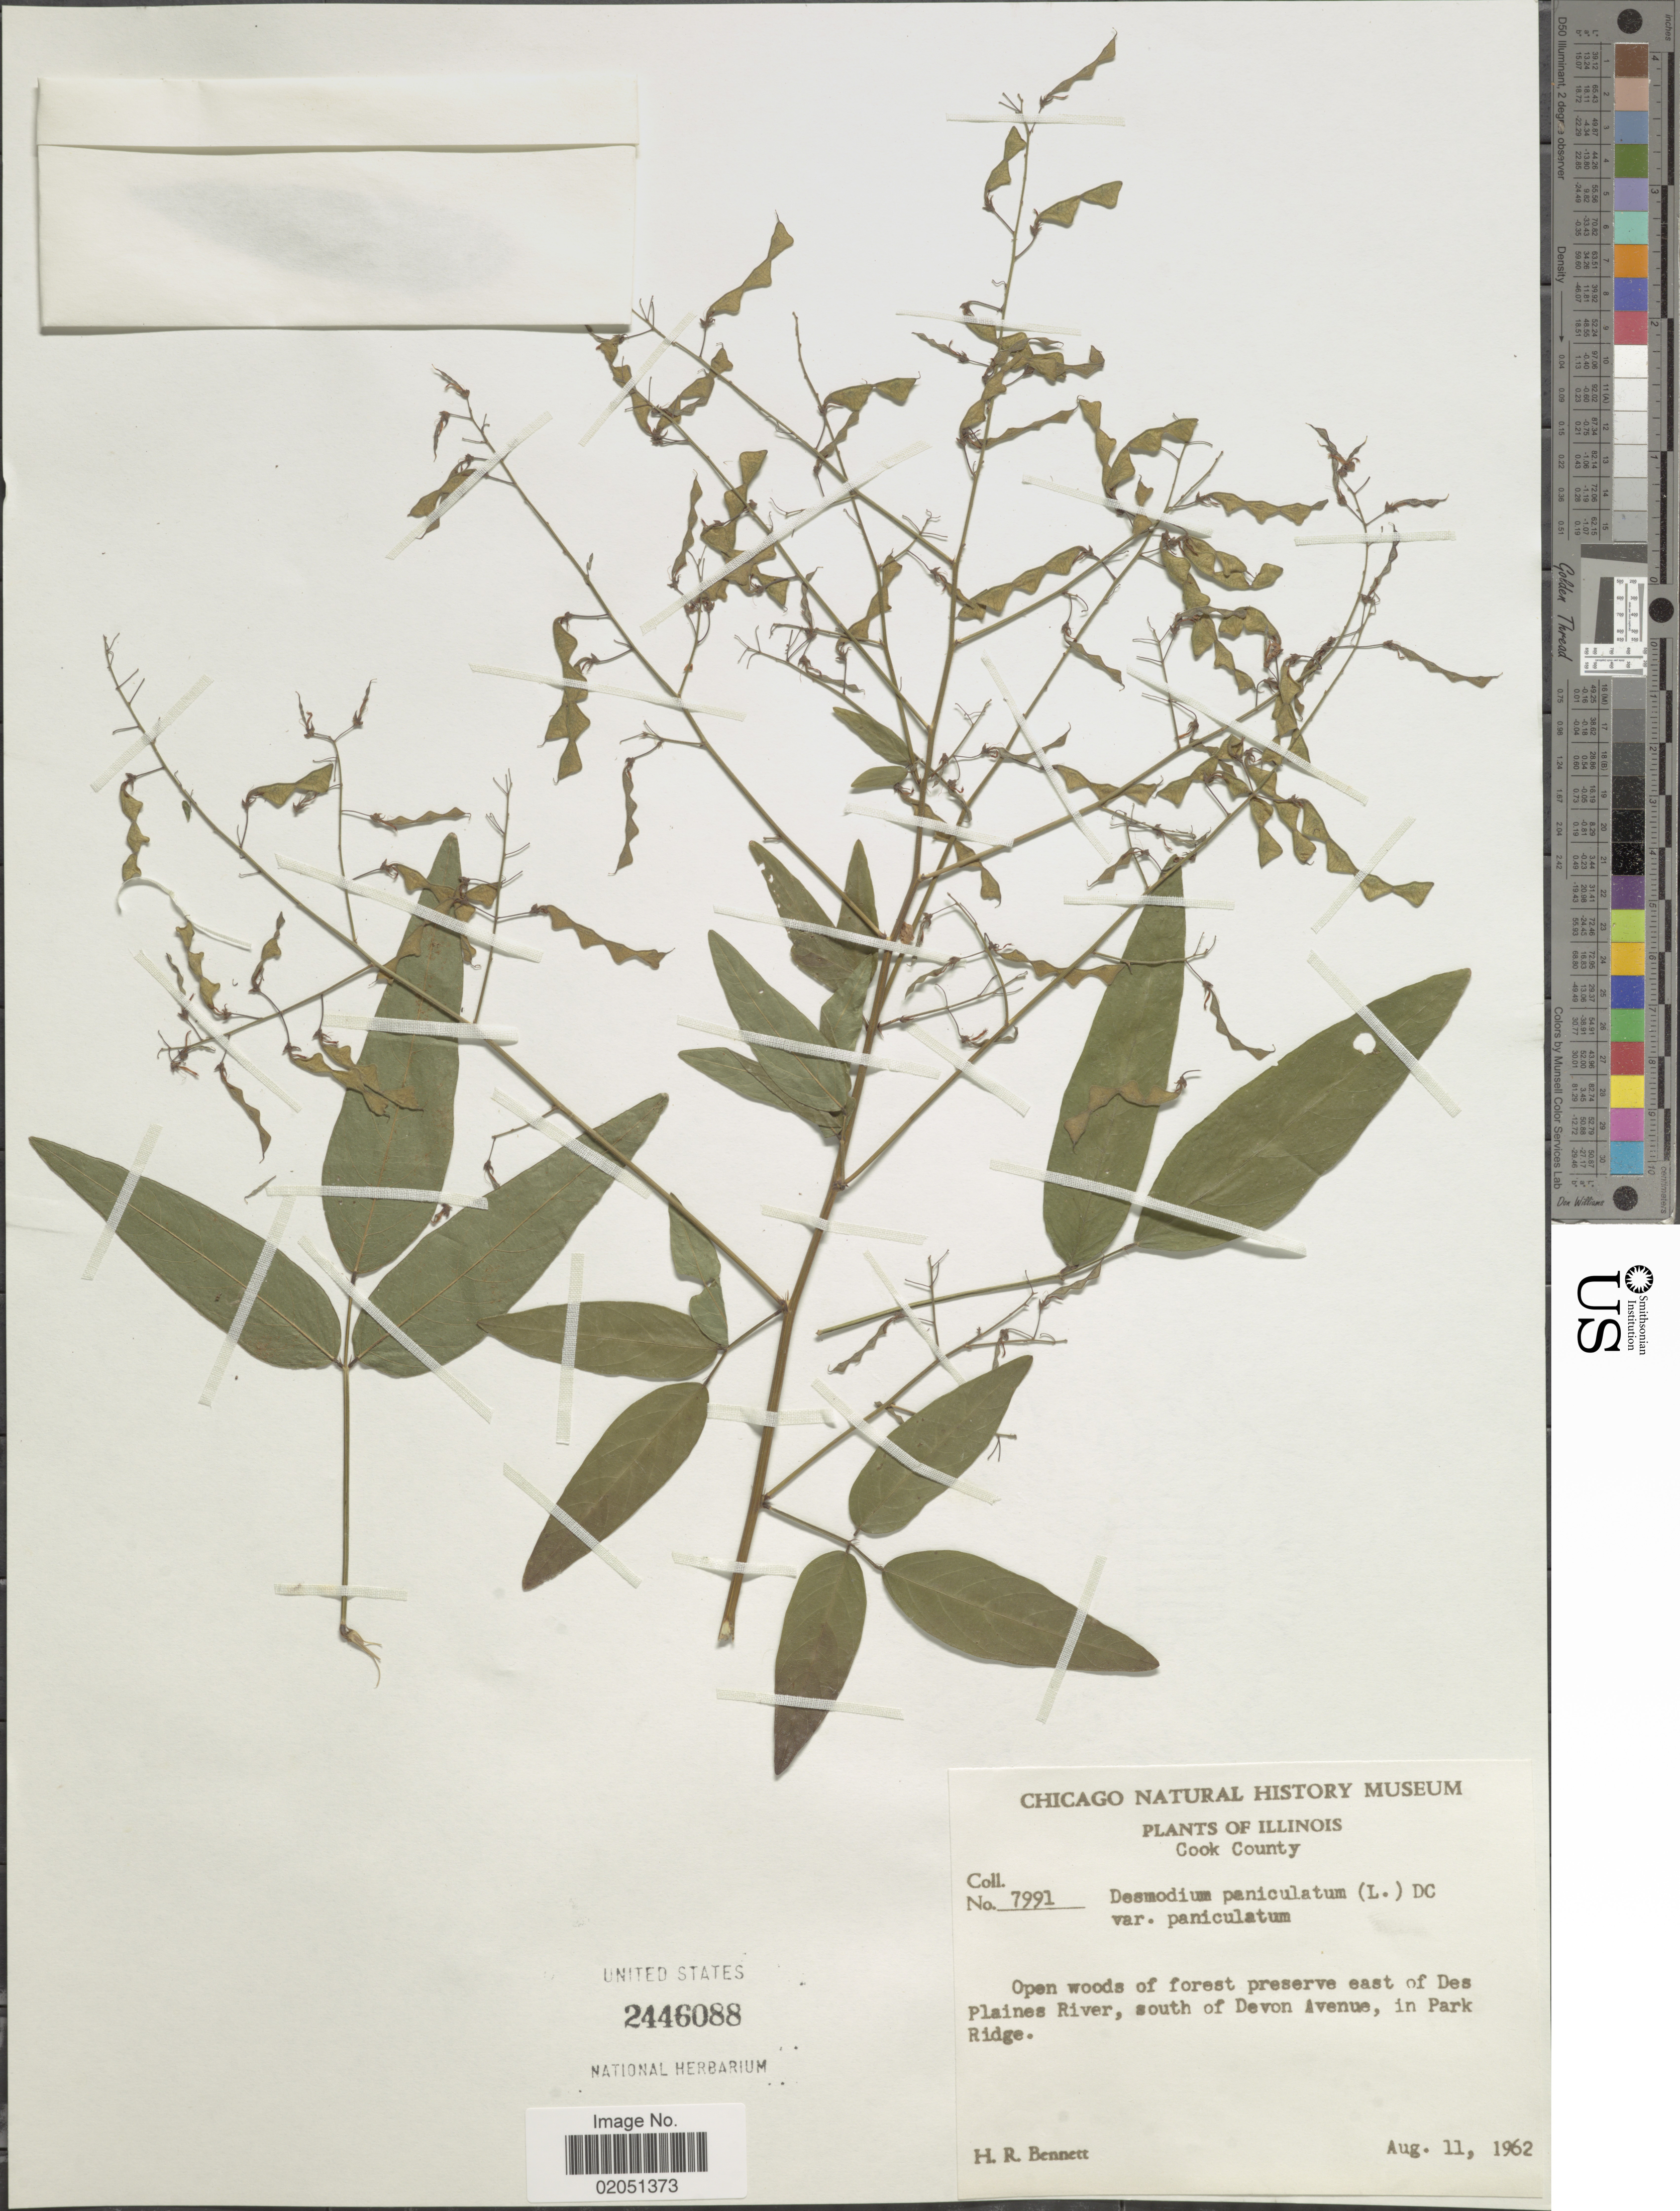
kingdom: Plantae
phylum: Tracheophyta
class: Magnoliopsida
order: Fabales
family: Fabaceae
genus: Desmodium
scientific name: Desmodium paniculatum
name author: (L.) DC.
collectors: H. R. Bennett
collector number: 7991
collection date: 1962-08-11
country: United States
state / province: Illinois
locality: Cook County, open woods in forest preserve of Des Plaines River, south of Devon Avenue, in Park Ridge.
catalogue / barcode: US 2446088